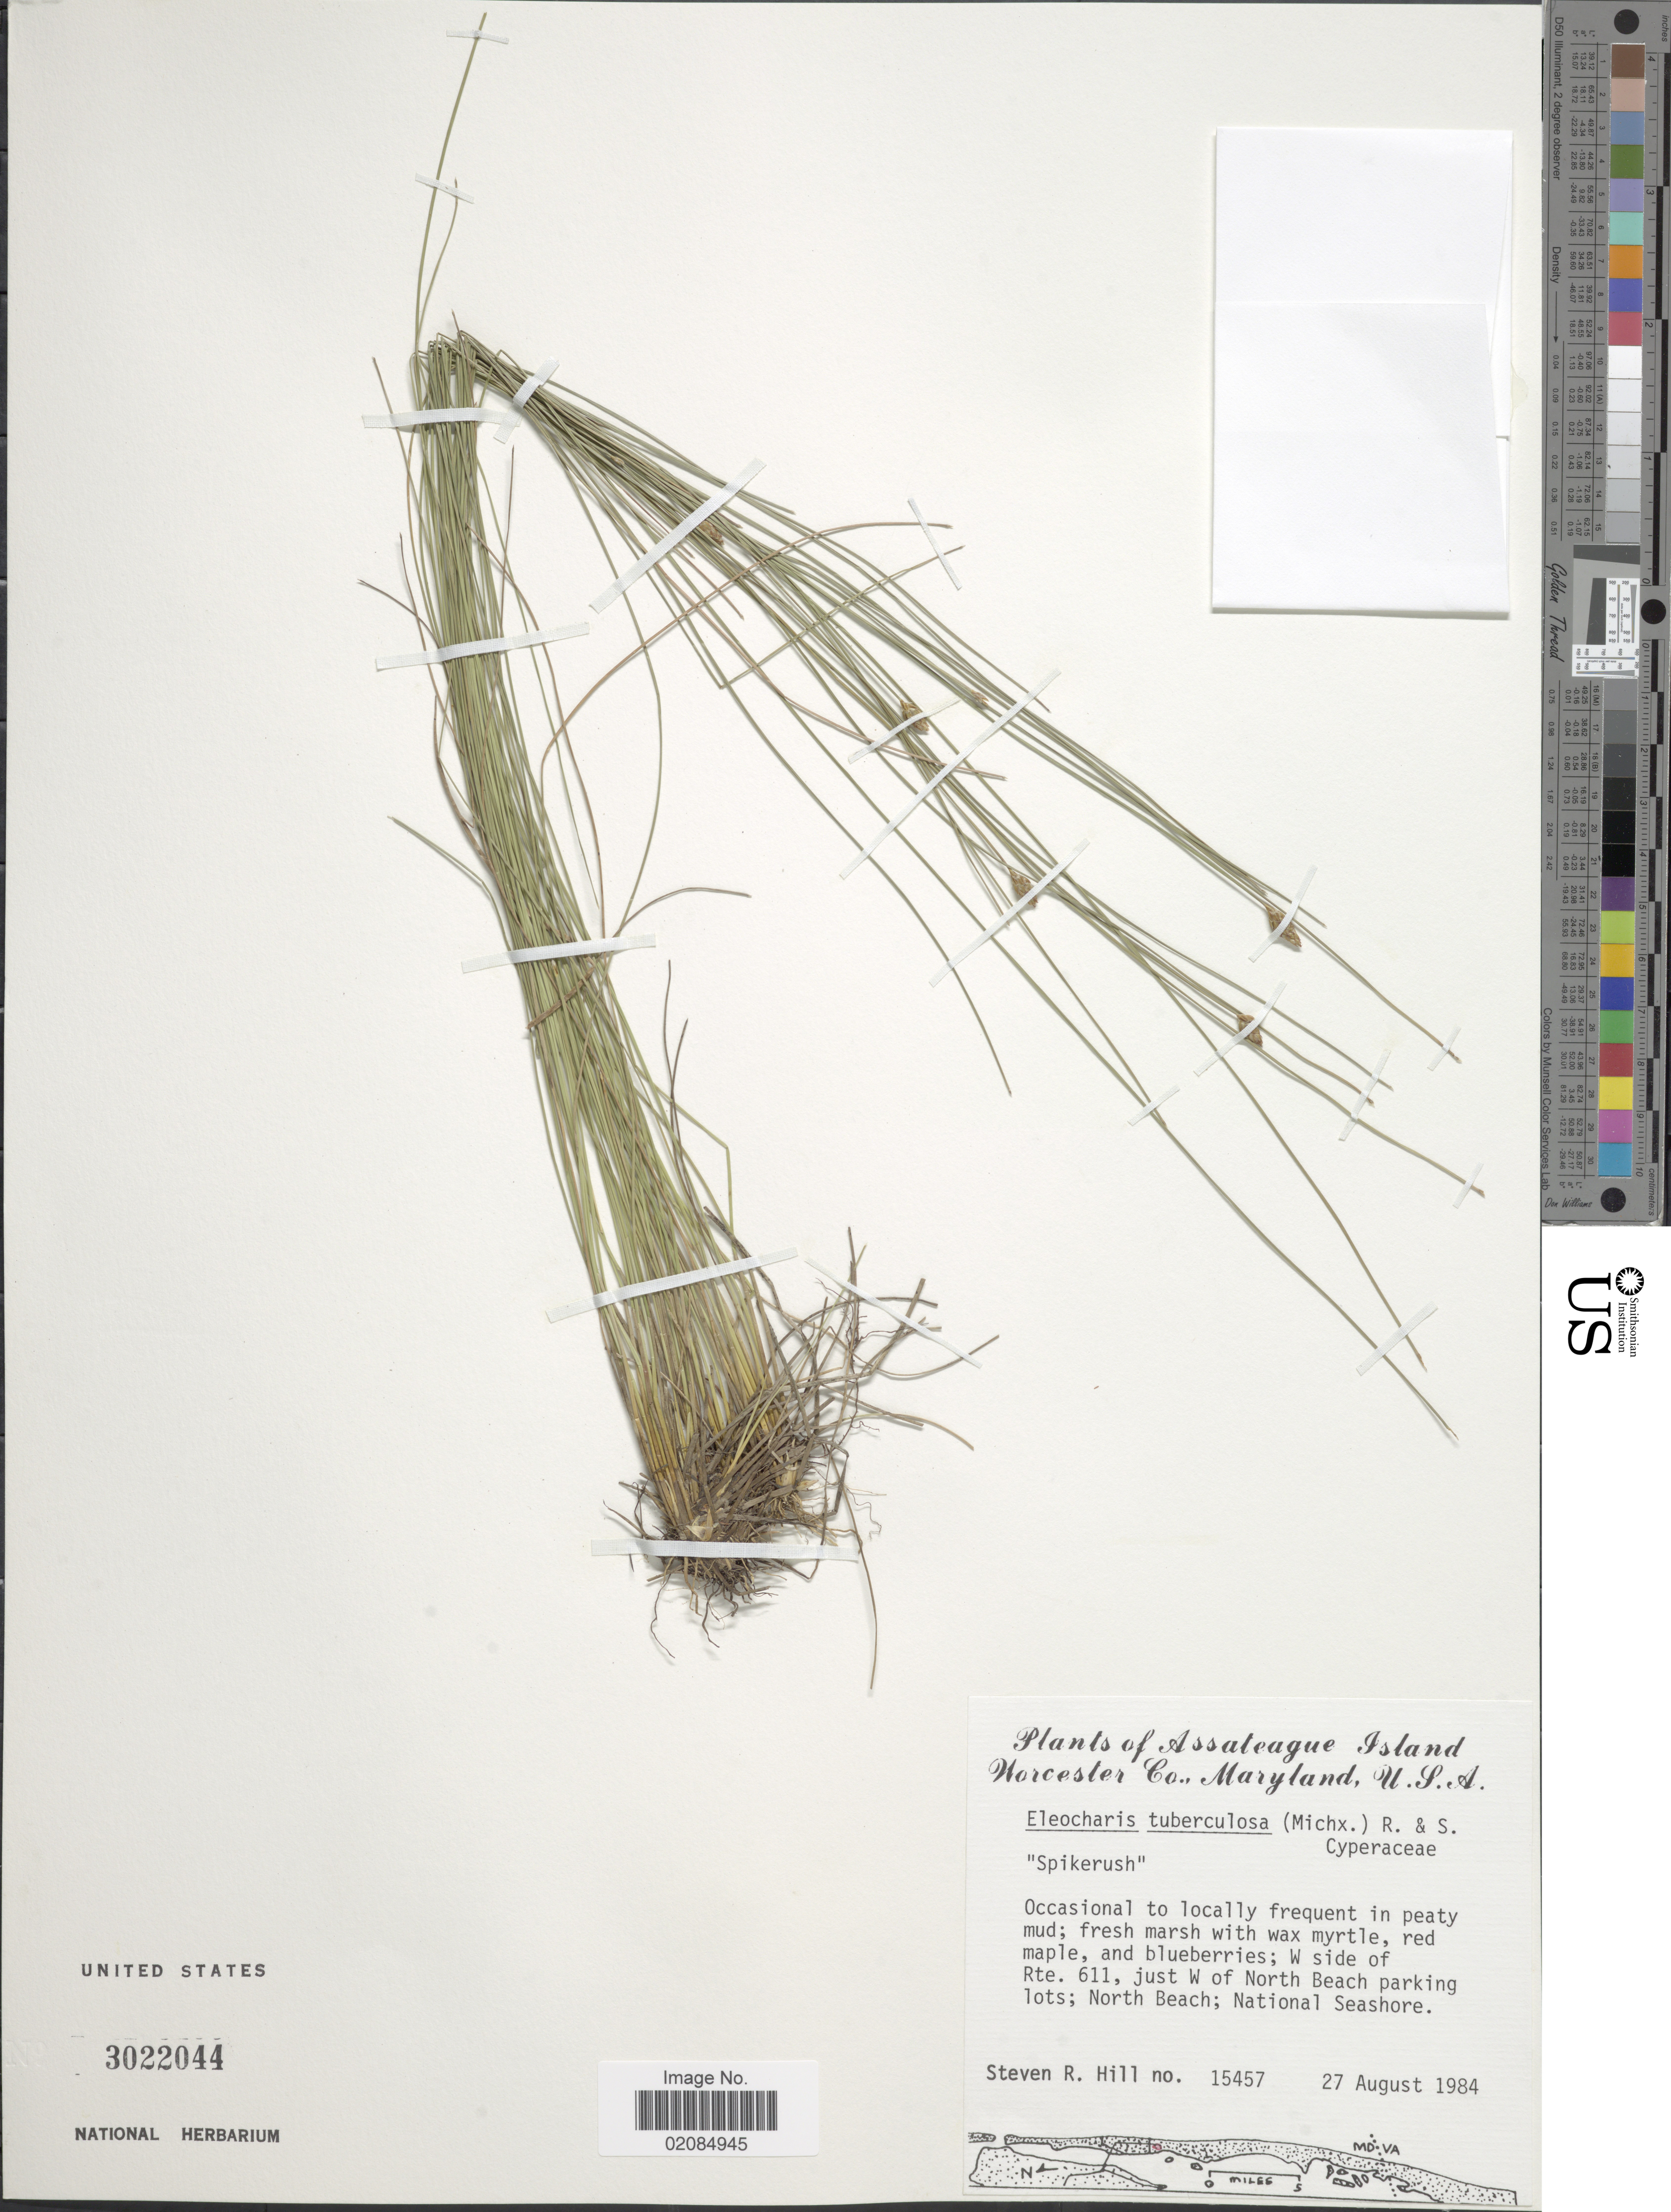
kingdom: Plantae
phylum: Tracheophyta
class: Liliopsida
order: Poales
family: Cyperaceae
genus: Eleocharis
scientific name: Eleocharis tuberculosa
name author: (Michx.) Roem. & Schult.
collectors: S. R. Hill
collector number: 15457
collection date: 1984-08-27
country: United States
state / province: Maryland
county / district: Worcester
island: Assateague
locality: W side of Rt. 611, just W of North Beach parking lots; North Beach, Assateague Island National Seashore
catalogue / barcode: US 3022044